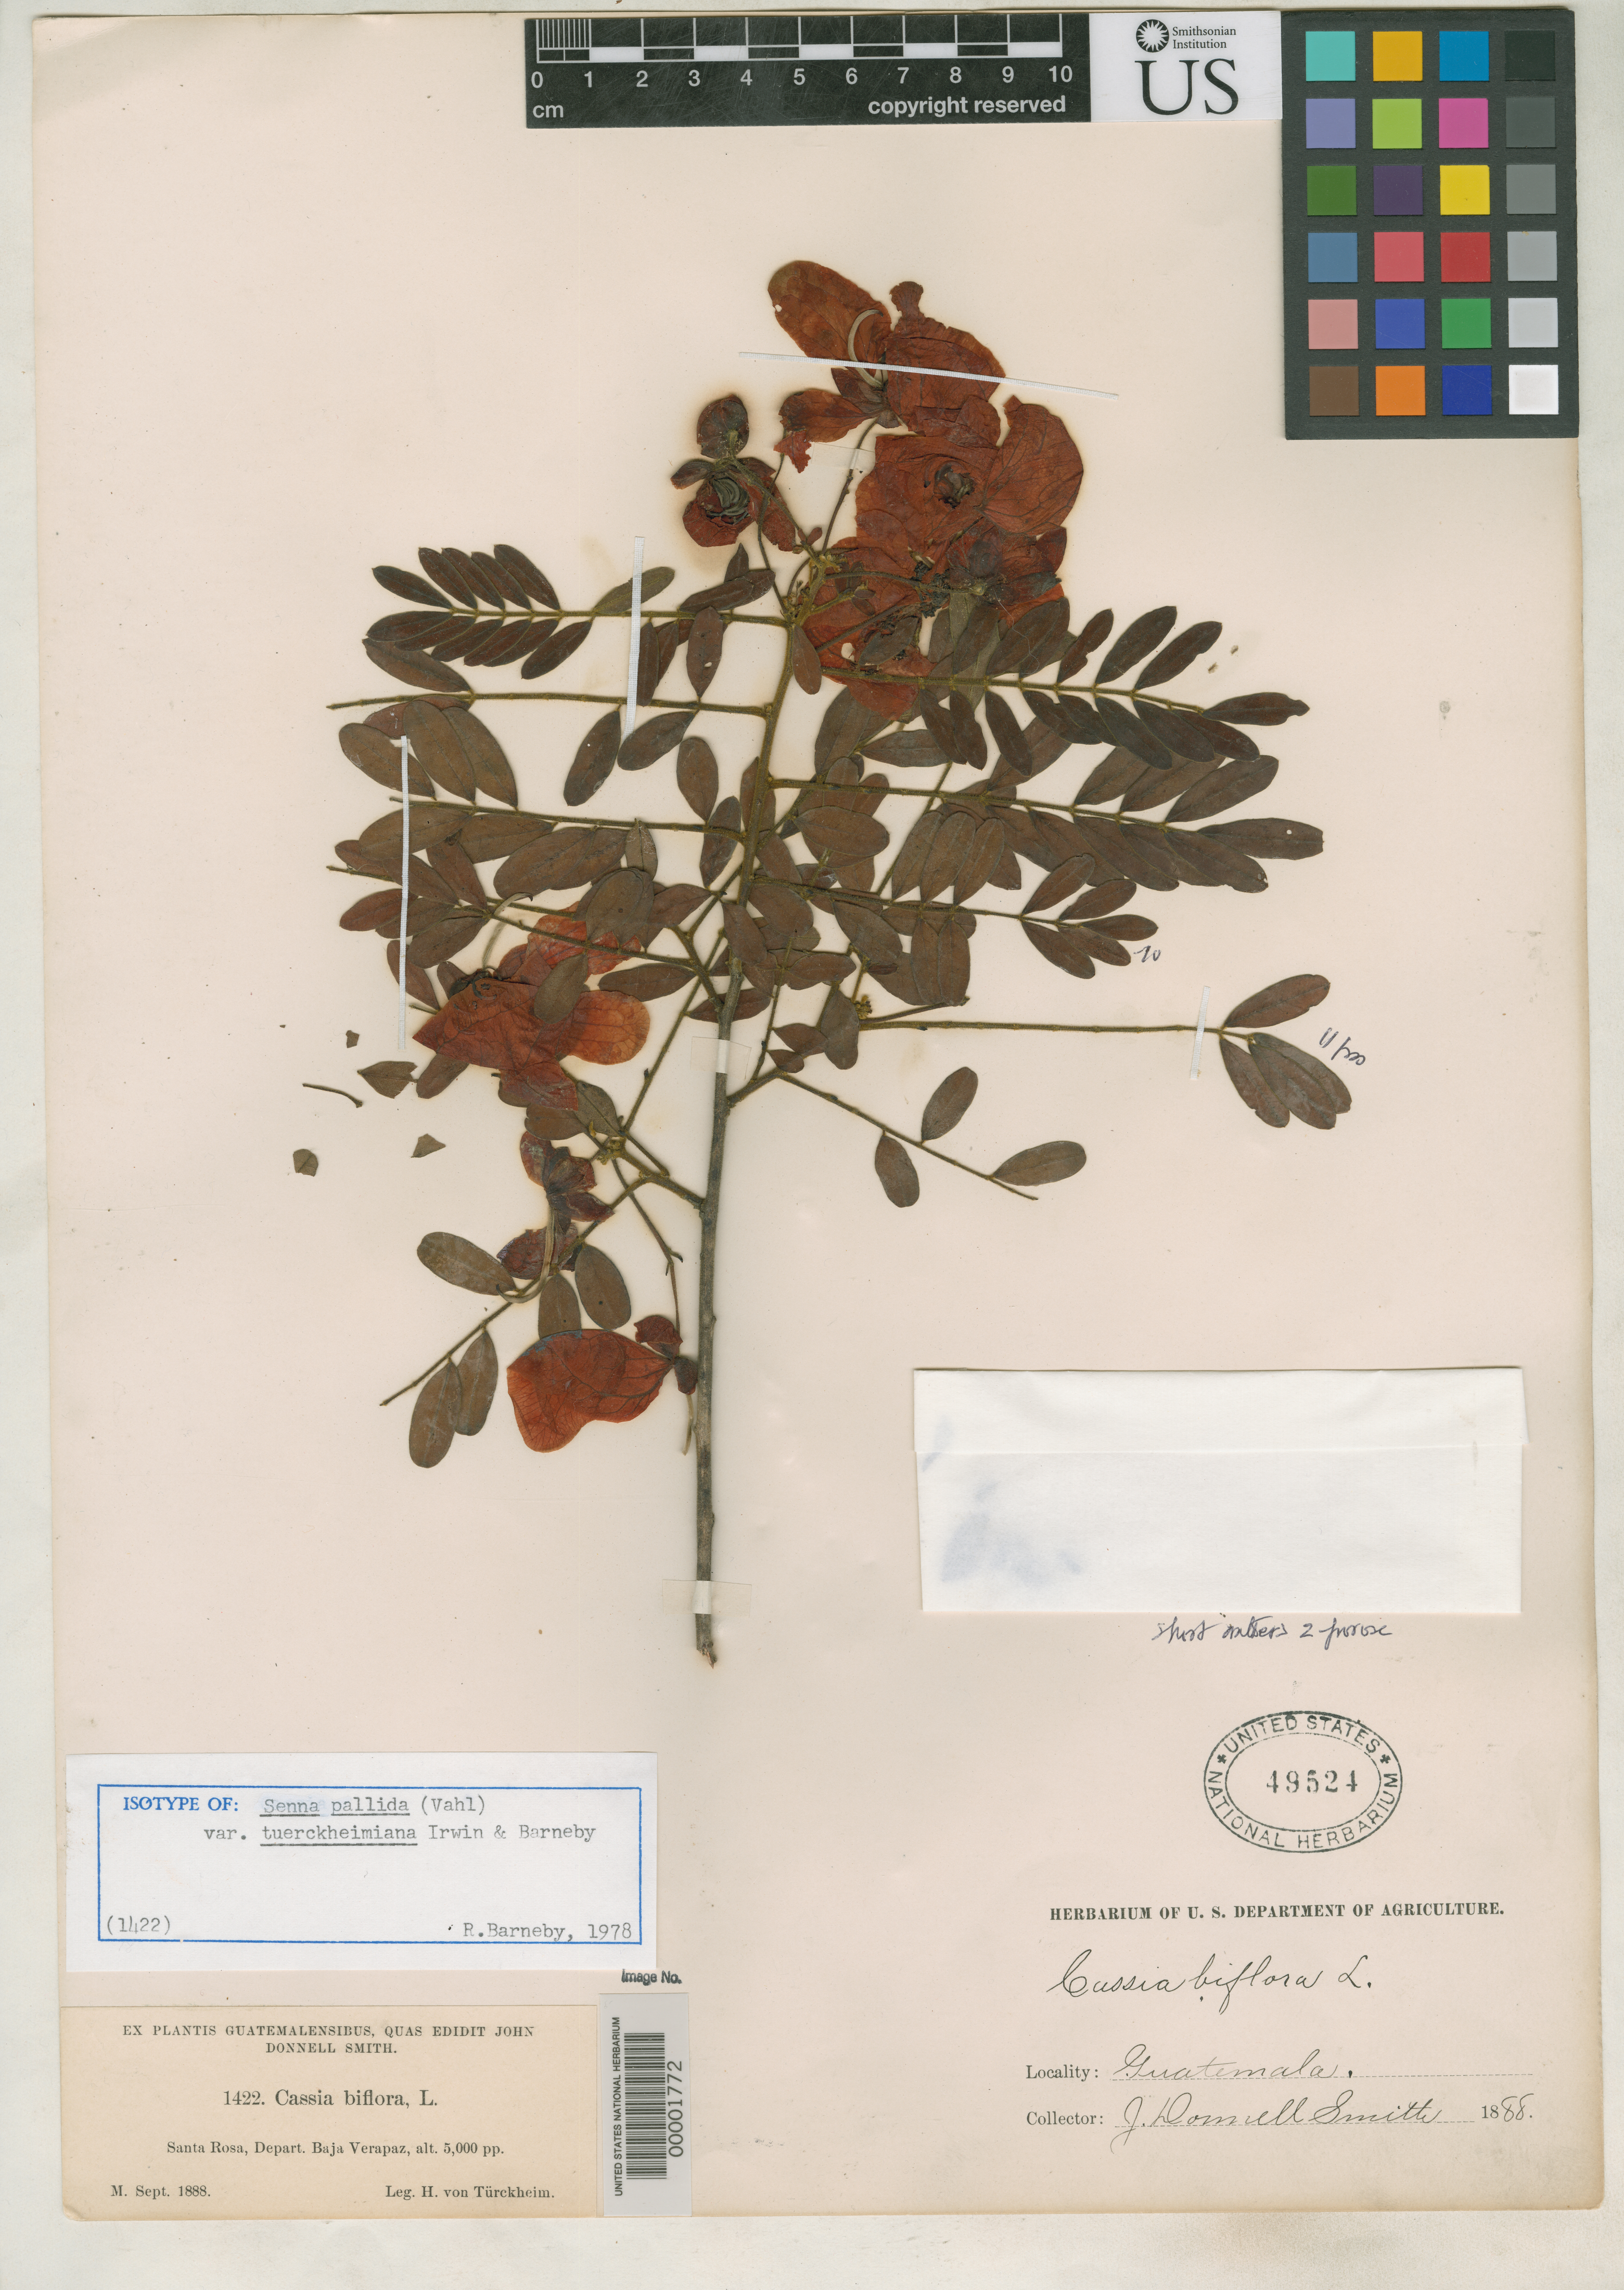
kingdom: Plantae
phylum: Tracheophyta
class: Magnoliopsida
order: Fabales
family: Fabaceae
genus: Senna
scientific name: Senna pallida var. tuerckheimiana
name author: H.S. Irwin & Barneby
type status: Isotype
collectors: H. von Türckheim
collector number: J.D.S. 1422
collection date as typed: Sep 1888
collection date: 1888-09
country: Guatemala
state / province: Baja Verapaz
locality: Santa Rosa.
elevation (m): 914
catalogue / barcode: US 49524